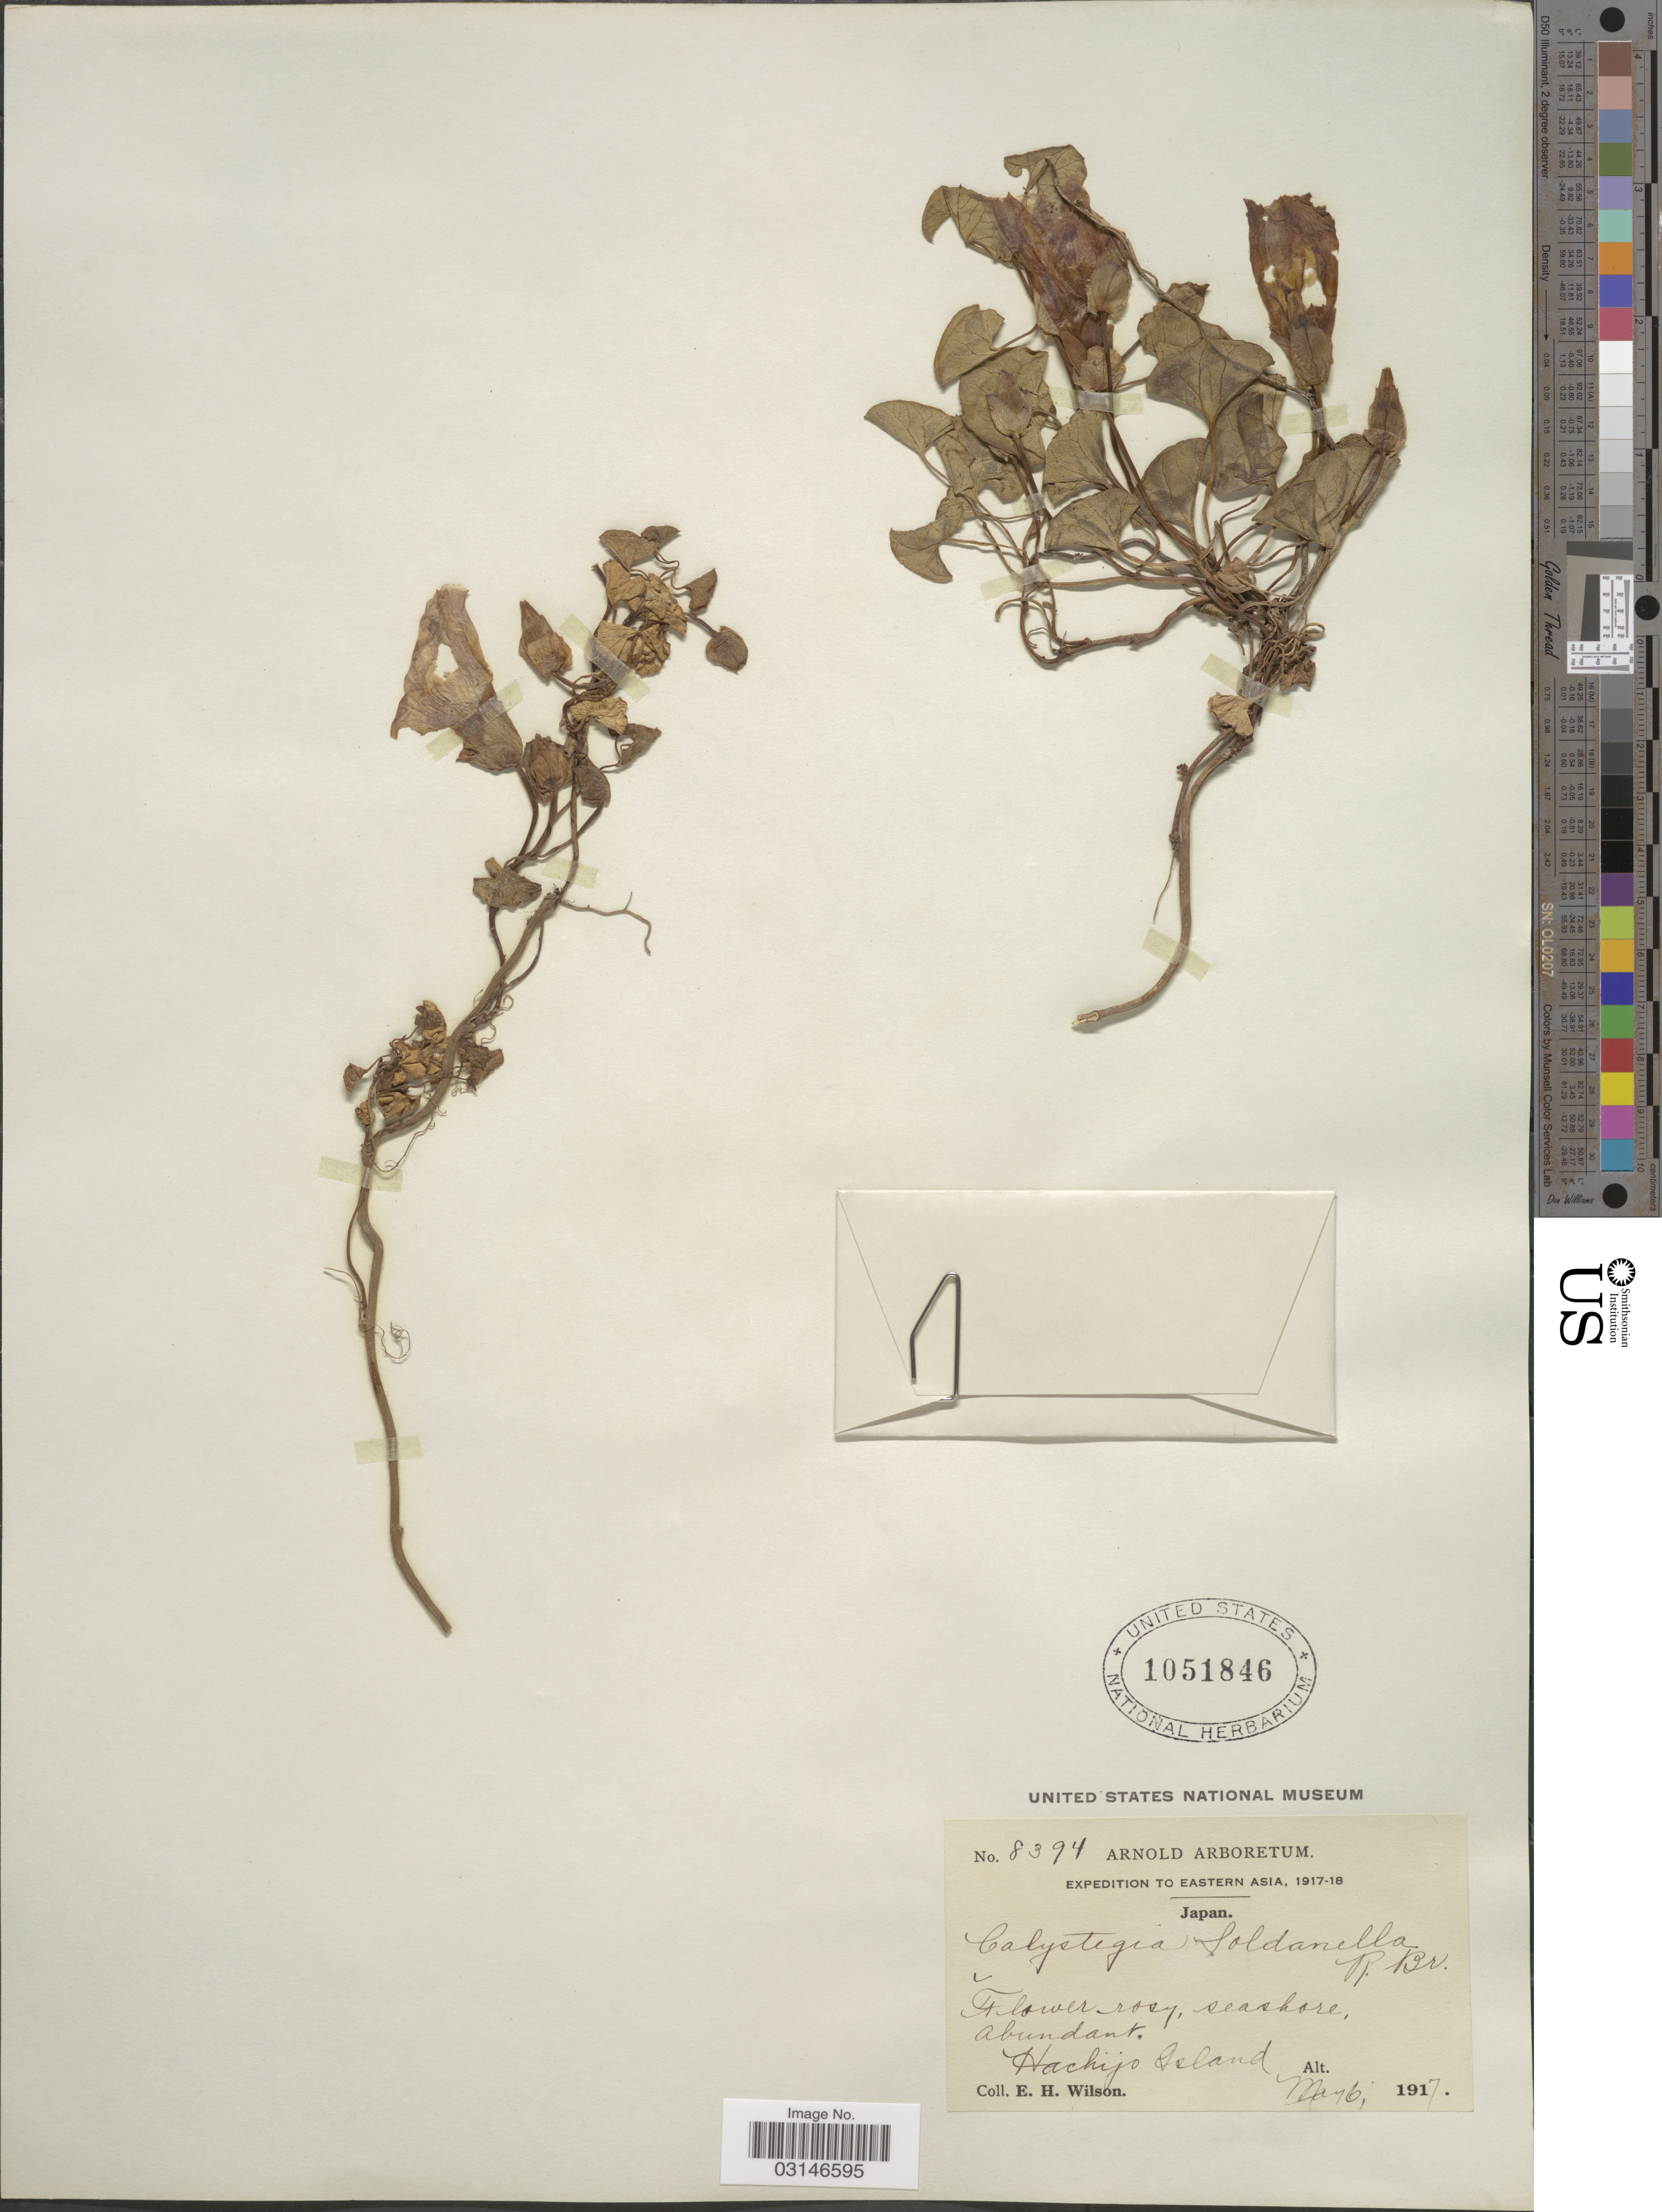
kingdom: Plantae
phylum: Tracheophyta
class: Magnoliopsida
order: Solanales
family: Convolvulaceae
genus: Calystegia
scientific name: Calystegia soldanella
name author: (L.) R. Br.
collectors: E. Wilson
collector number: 8394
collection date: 1917-05-06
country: Japan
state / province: Tokyo, Federal City of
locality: Eastern Asia. Hachijo Island.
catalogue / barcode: US 1051846